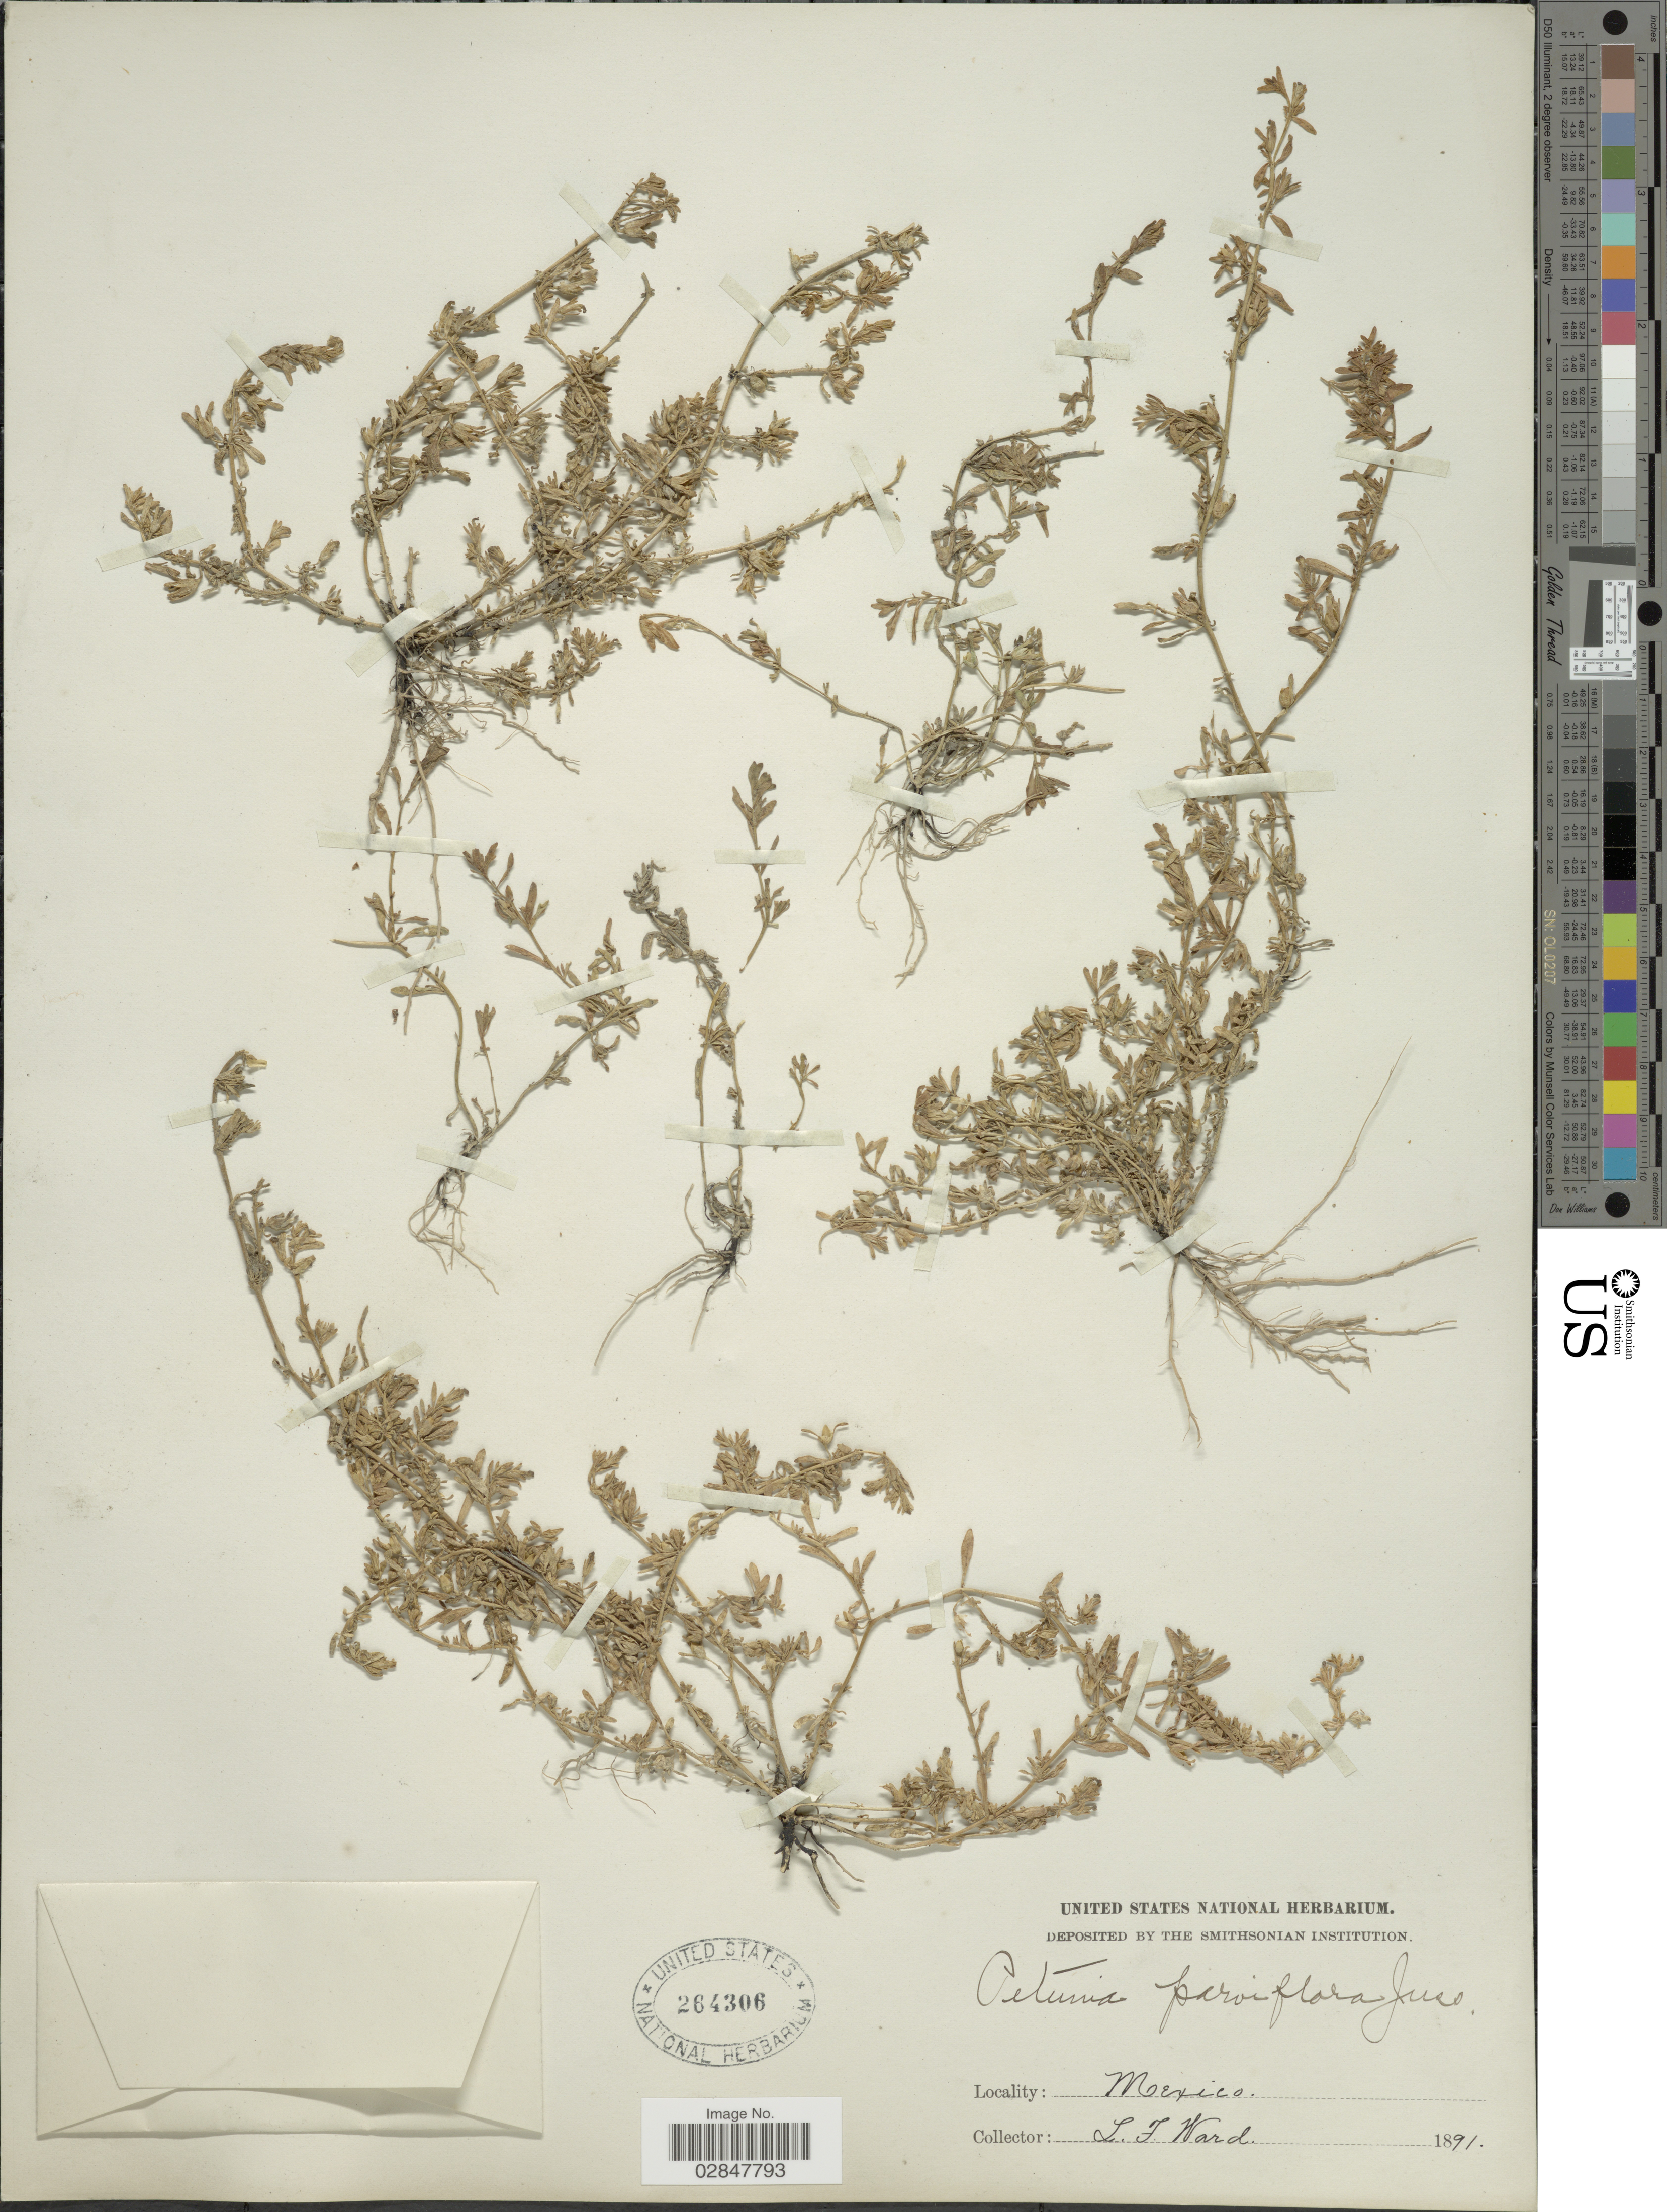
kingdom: Plantae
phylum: Tracheophyta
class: Magnoliopsida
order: Solanales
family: Solanaceae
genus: Petunia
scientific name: Petunia parviflora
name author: Juss.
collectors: L. Ward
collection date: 1891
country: Mexico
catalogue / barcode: US 264306